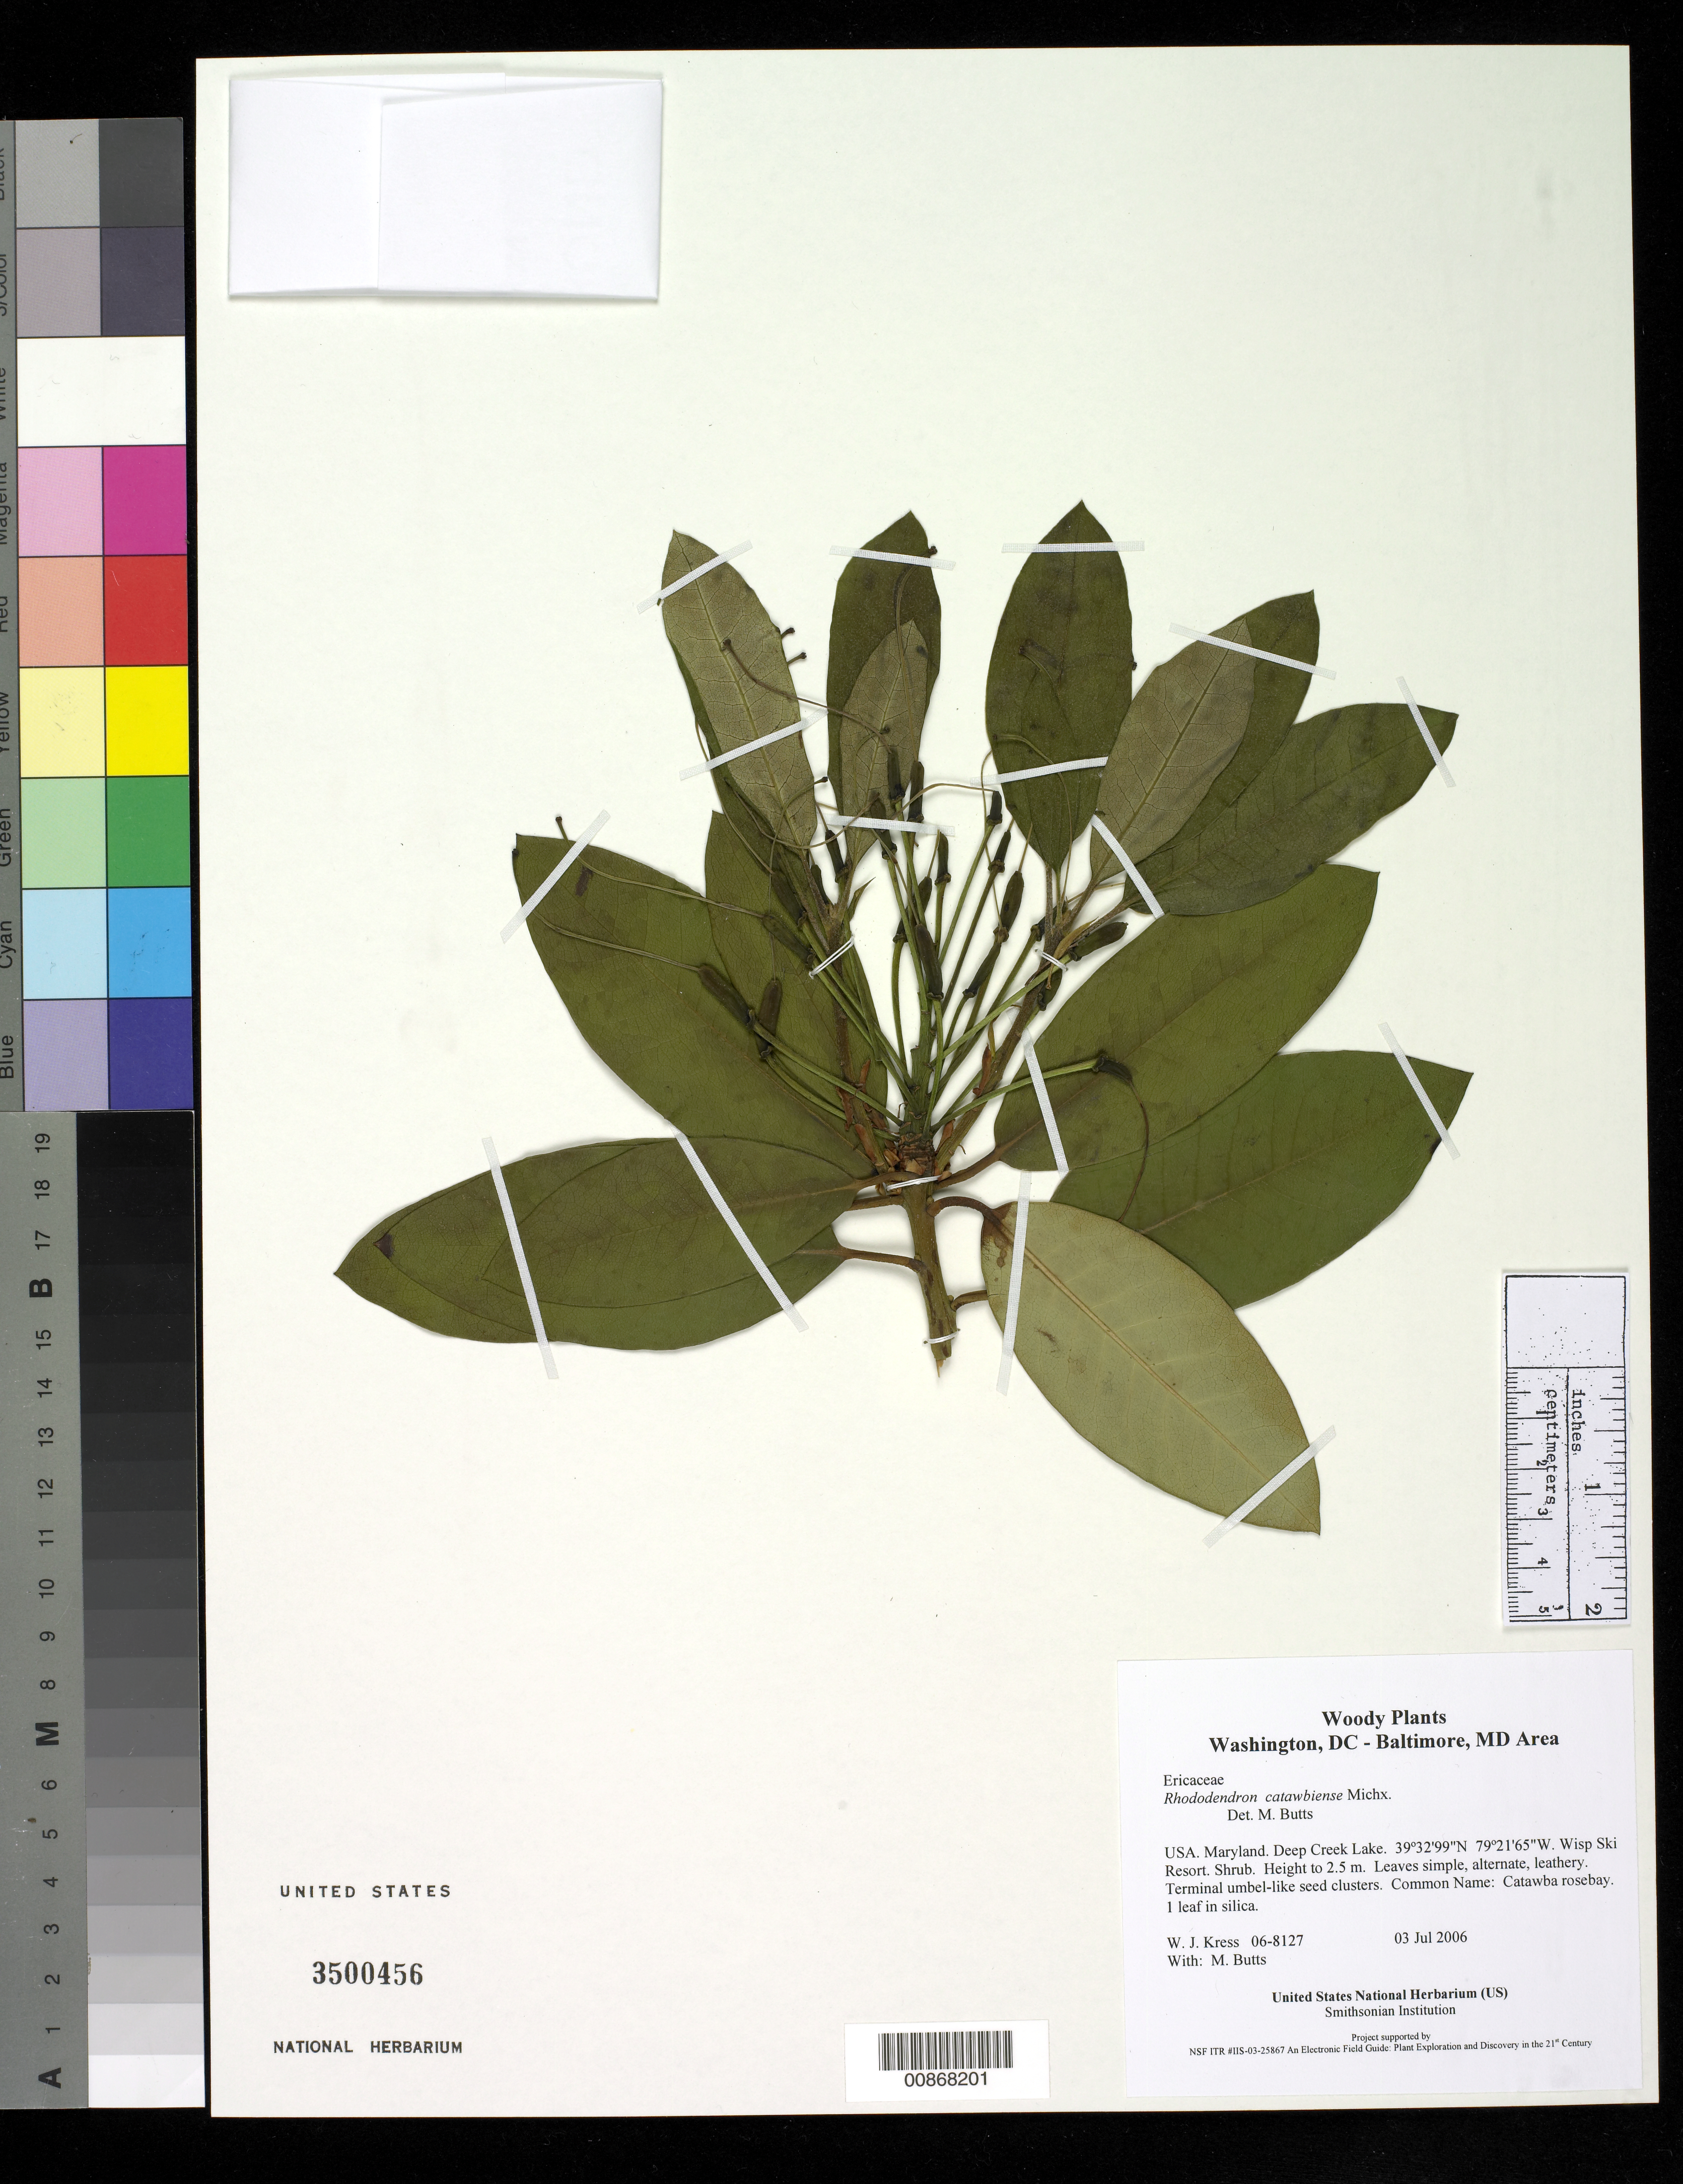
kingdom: Plantae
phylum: Tracheophyta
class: Magnoliopsida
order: Ericales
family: Ericaceae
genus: Rhododendron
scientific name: Rhododendron catawbiense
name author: Michx.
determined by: Butts, M. B.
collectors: W. J. Kress & M. B. Butts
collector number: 06-8127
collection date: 2006-07-03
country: United States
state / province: Maryland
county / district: Garrett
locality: Deep Creek Lake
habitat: Wisp Ski Resort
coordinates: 39 32 99 N, 79 21 65 W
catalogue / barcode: US 3500456